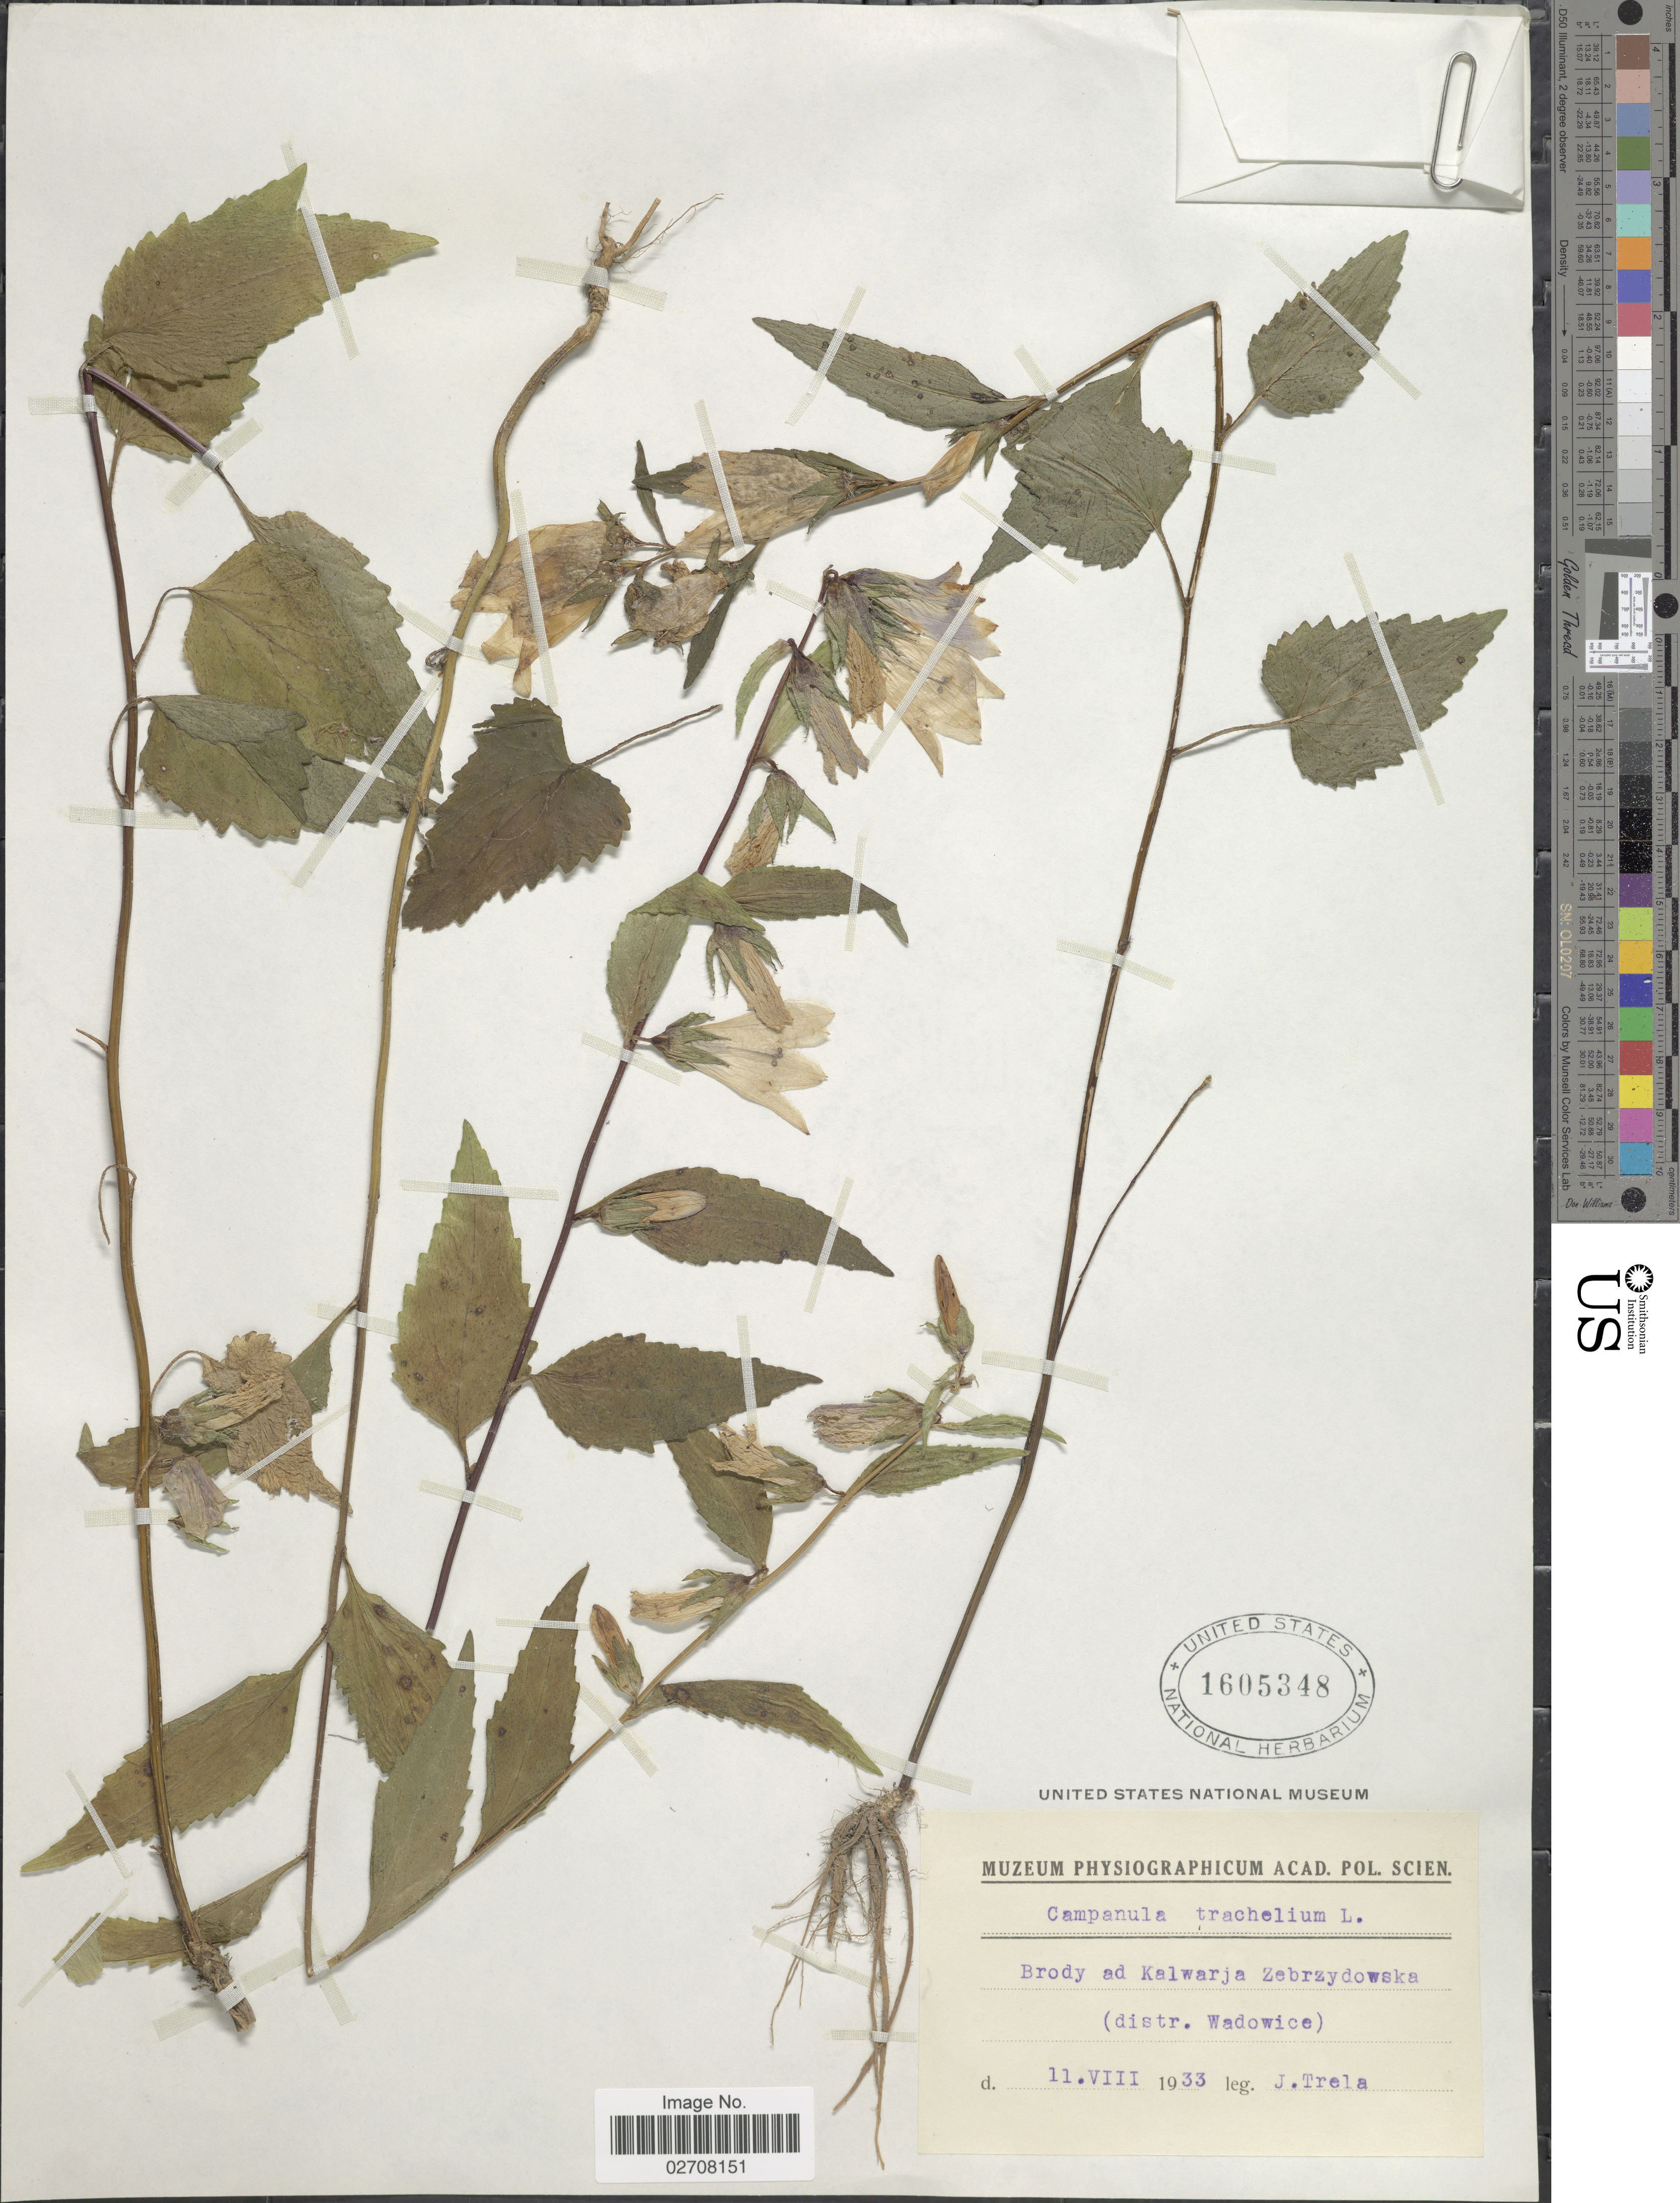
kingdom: Plantae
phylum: Tracheophyta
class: Magnoliopsida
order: Asterales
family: Campanulaceae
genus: Campanula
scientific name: Campanula trachelium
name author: L.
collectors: J. Trela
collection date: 1933-08-11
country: Poland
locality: Brody ad Kalwarja Zebrzydowska (distr. Wadowice).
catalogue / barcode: US 1605348